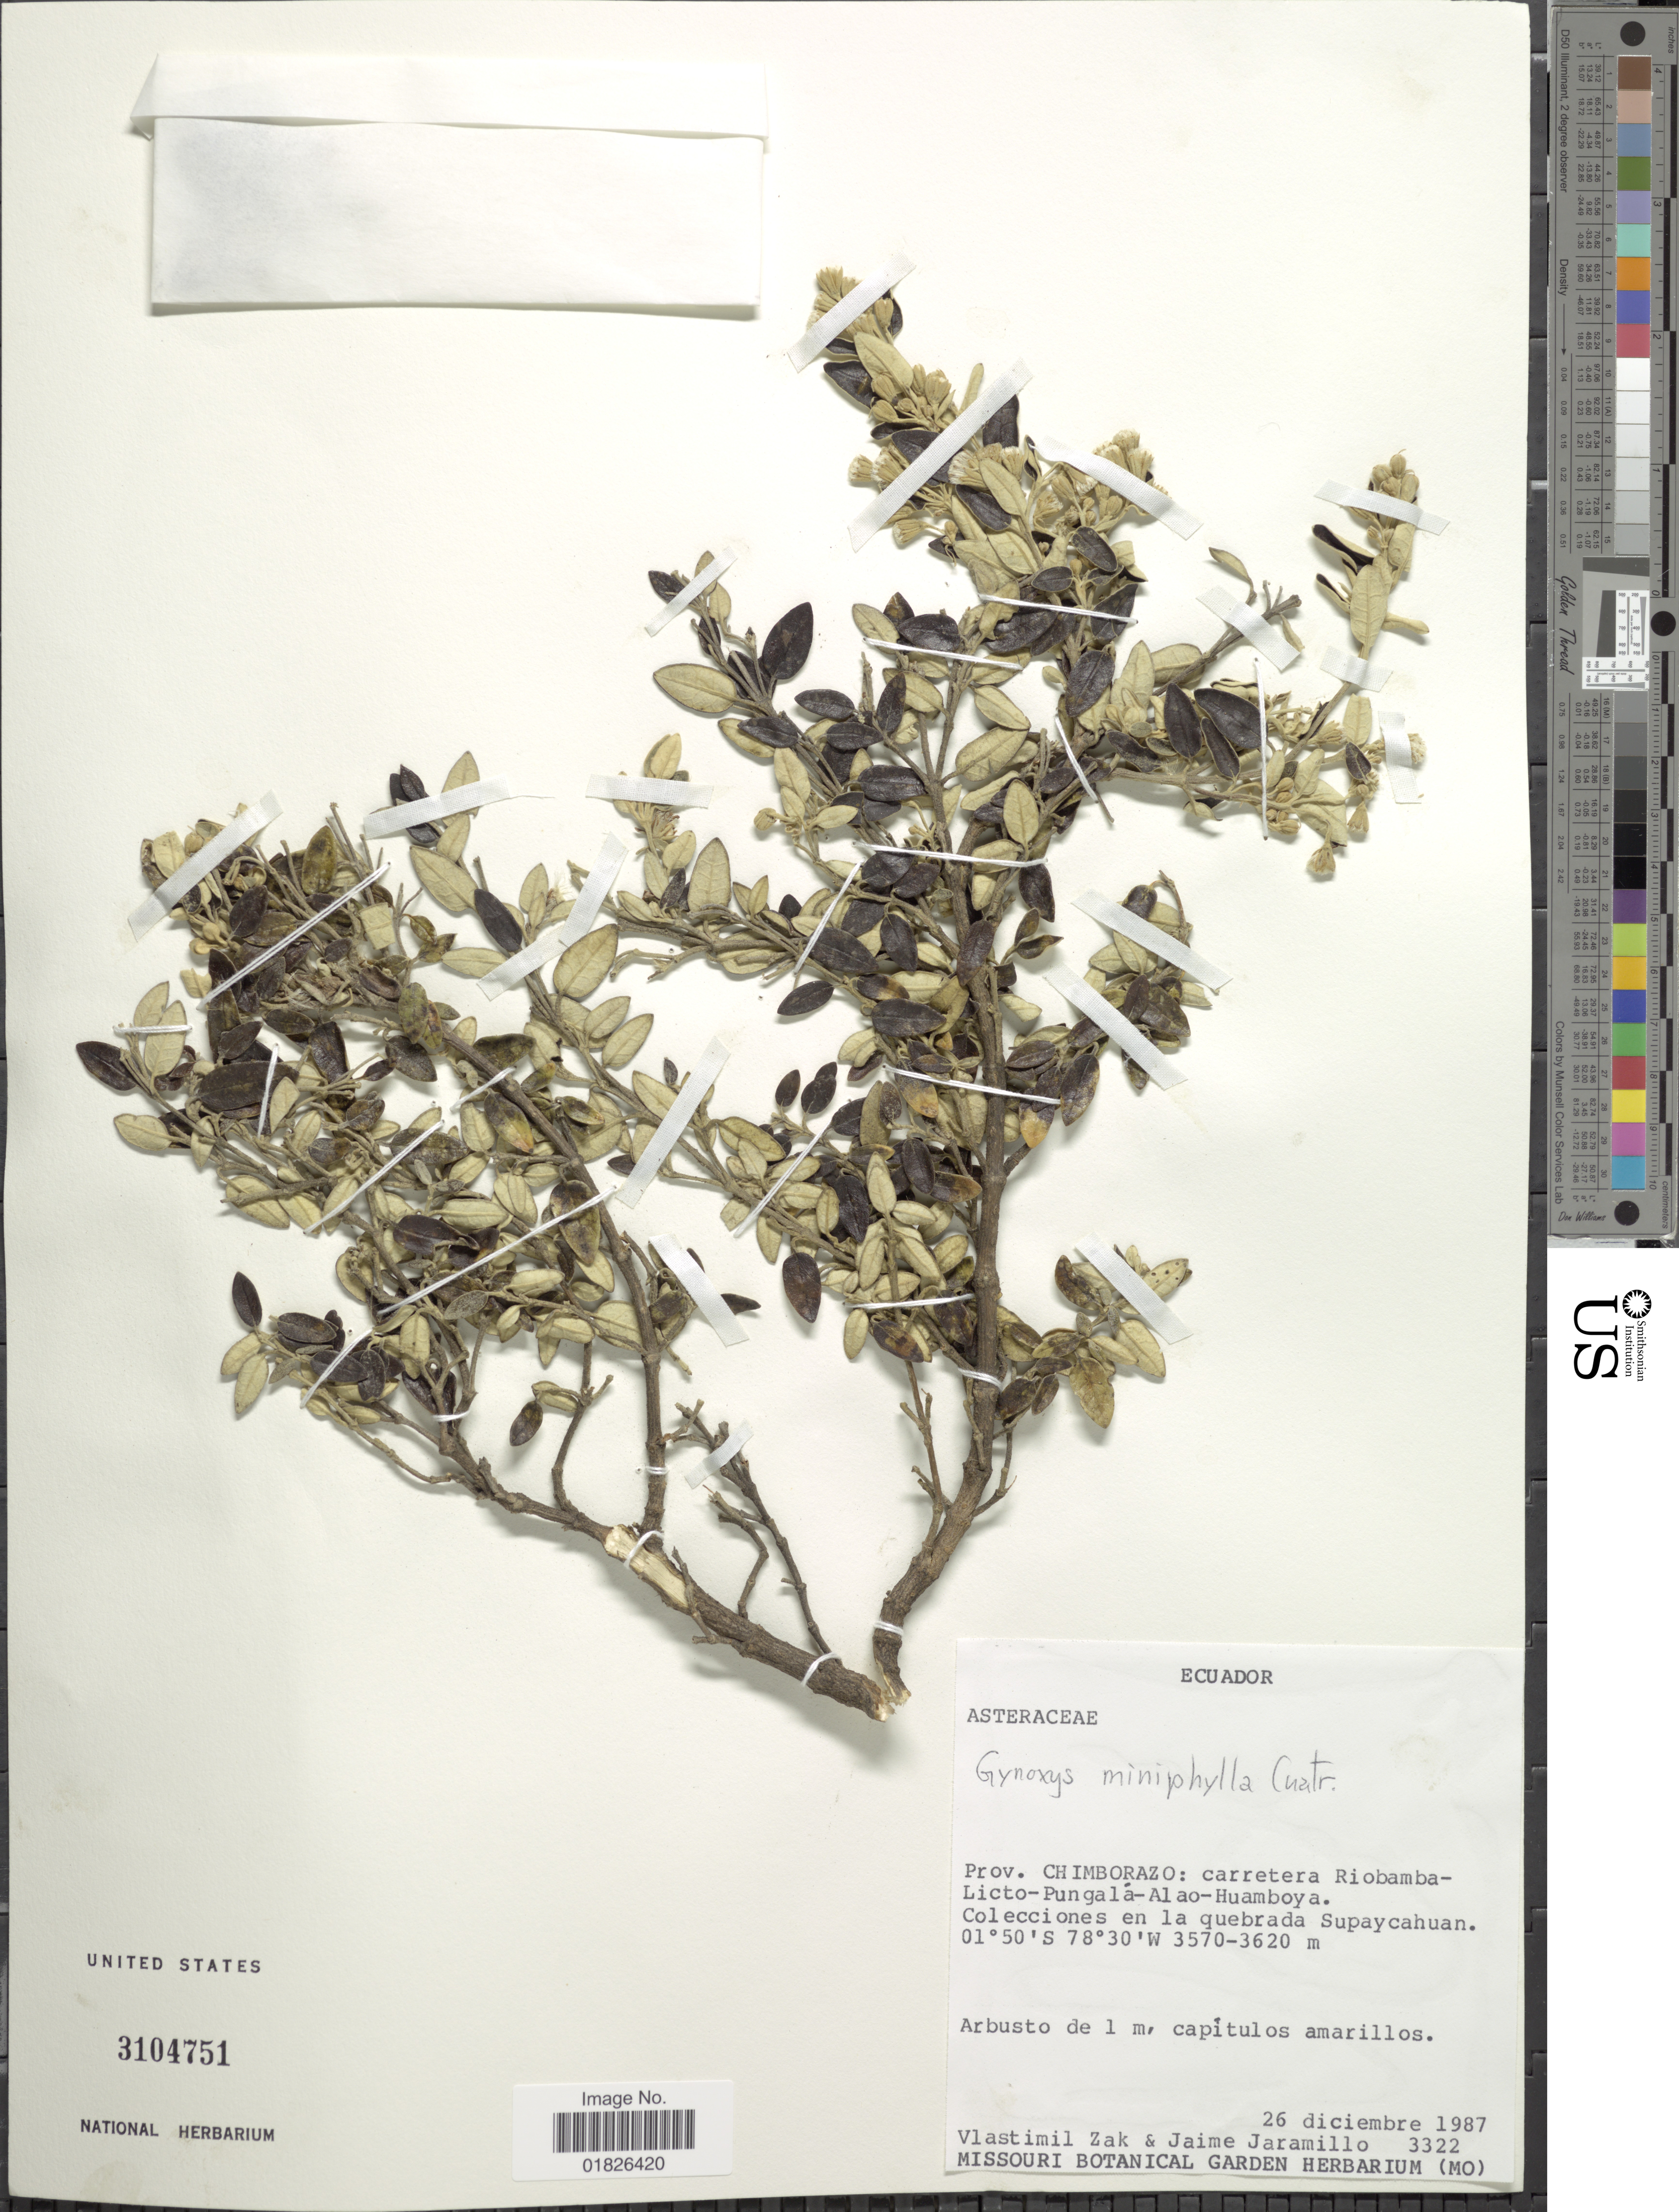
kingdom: Plantae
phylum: Tracheophyta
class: Magnoliopsida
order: Asterales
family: Asteraceae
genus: Gynoxys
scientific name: Gynoxys miniphylla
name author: Cuatrec.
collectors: V. Zak & J. Jaramillo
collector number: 3322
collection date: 1987-12-26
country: Ecuador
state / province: Chimborazo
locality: Carretera Riobamba-Licto-Pungala-Alao-Huamboya, en la quebrada Supaycahuan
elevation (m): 3570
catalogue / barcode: US 3104751